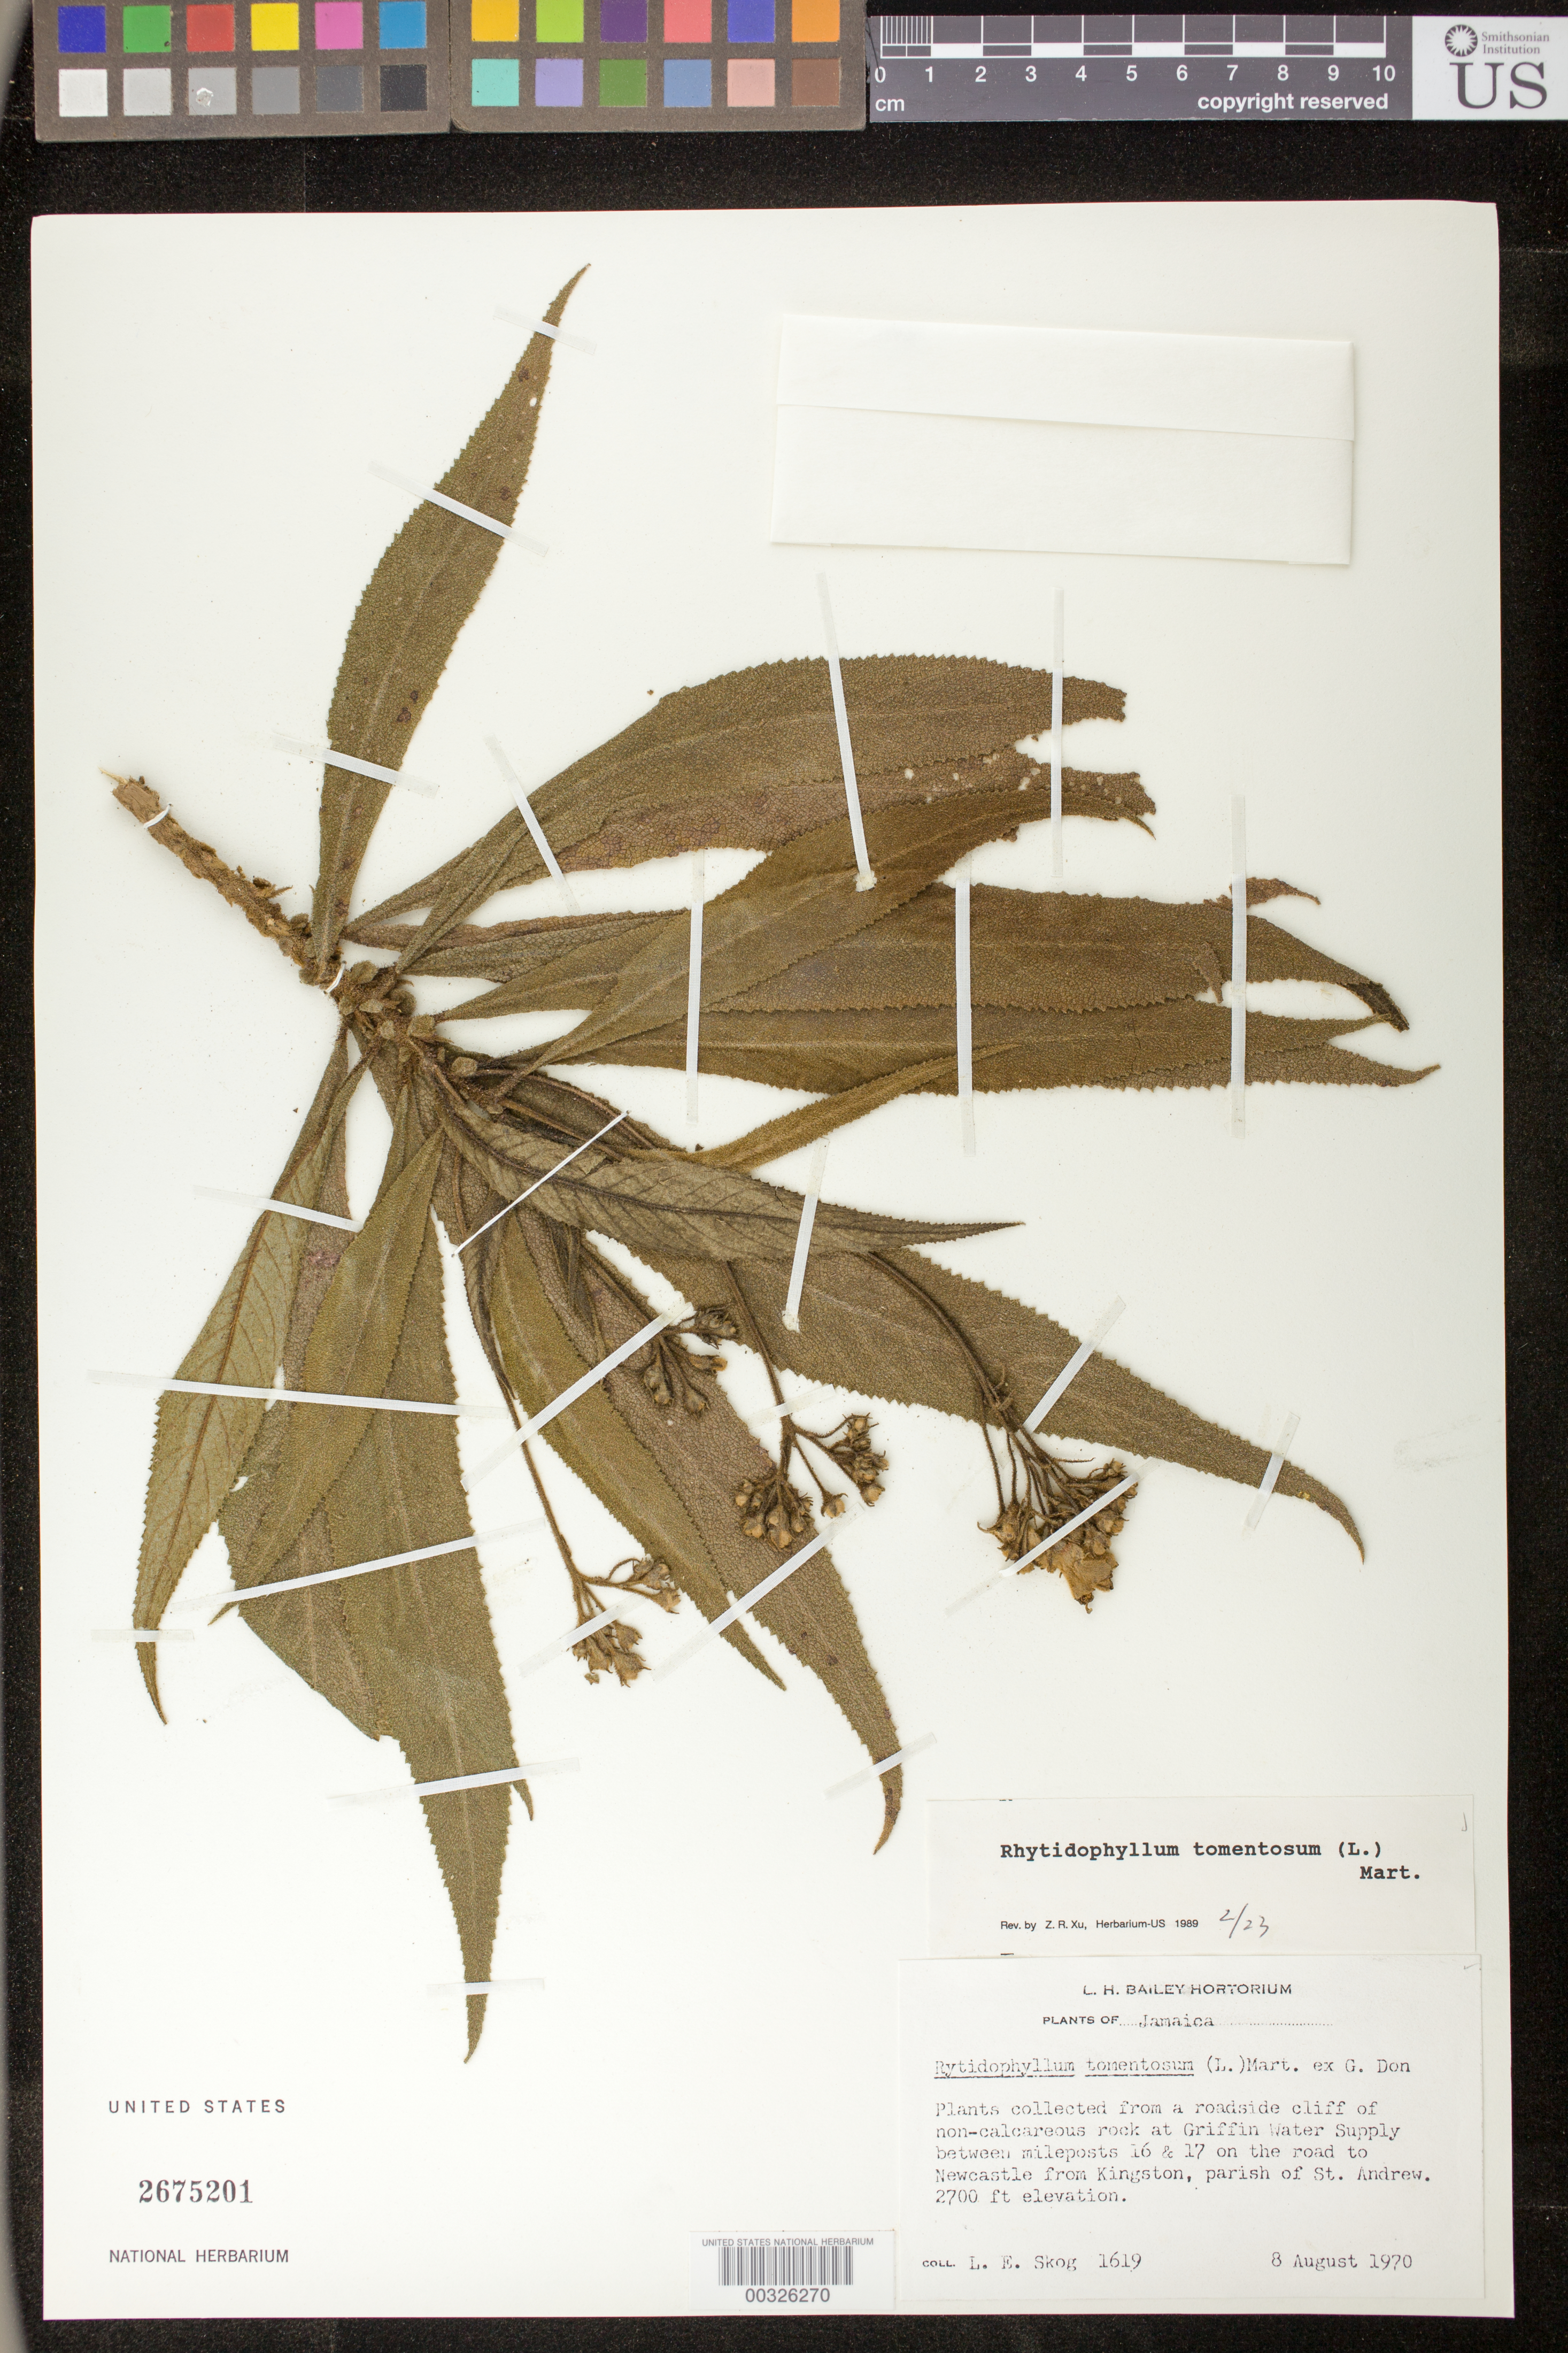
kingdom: Plantae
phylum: Tracheophyta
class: Magnoliopsida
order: Lamiales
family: Gesneriaceae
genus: Rhytidophyllum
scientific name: Rhytidophyllum tomentosum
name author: (L.) Mart.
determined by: Skog, Laurence E.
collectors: L. E. Skog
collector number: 1619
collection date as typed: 08 Aug 1970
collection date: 1970-08-08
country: Jamaica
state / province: Saint Andrew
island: Jamaica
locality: Griffin Water Supply between mileposts 16 & 17 on the road to Newcastle from Kingston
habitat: Roadside cliff of non-calcareous rock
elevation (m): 823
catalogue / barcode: US 2675201